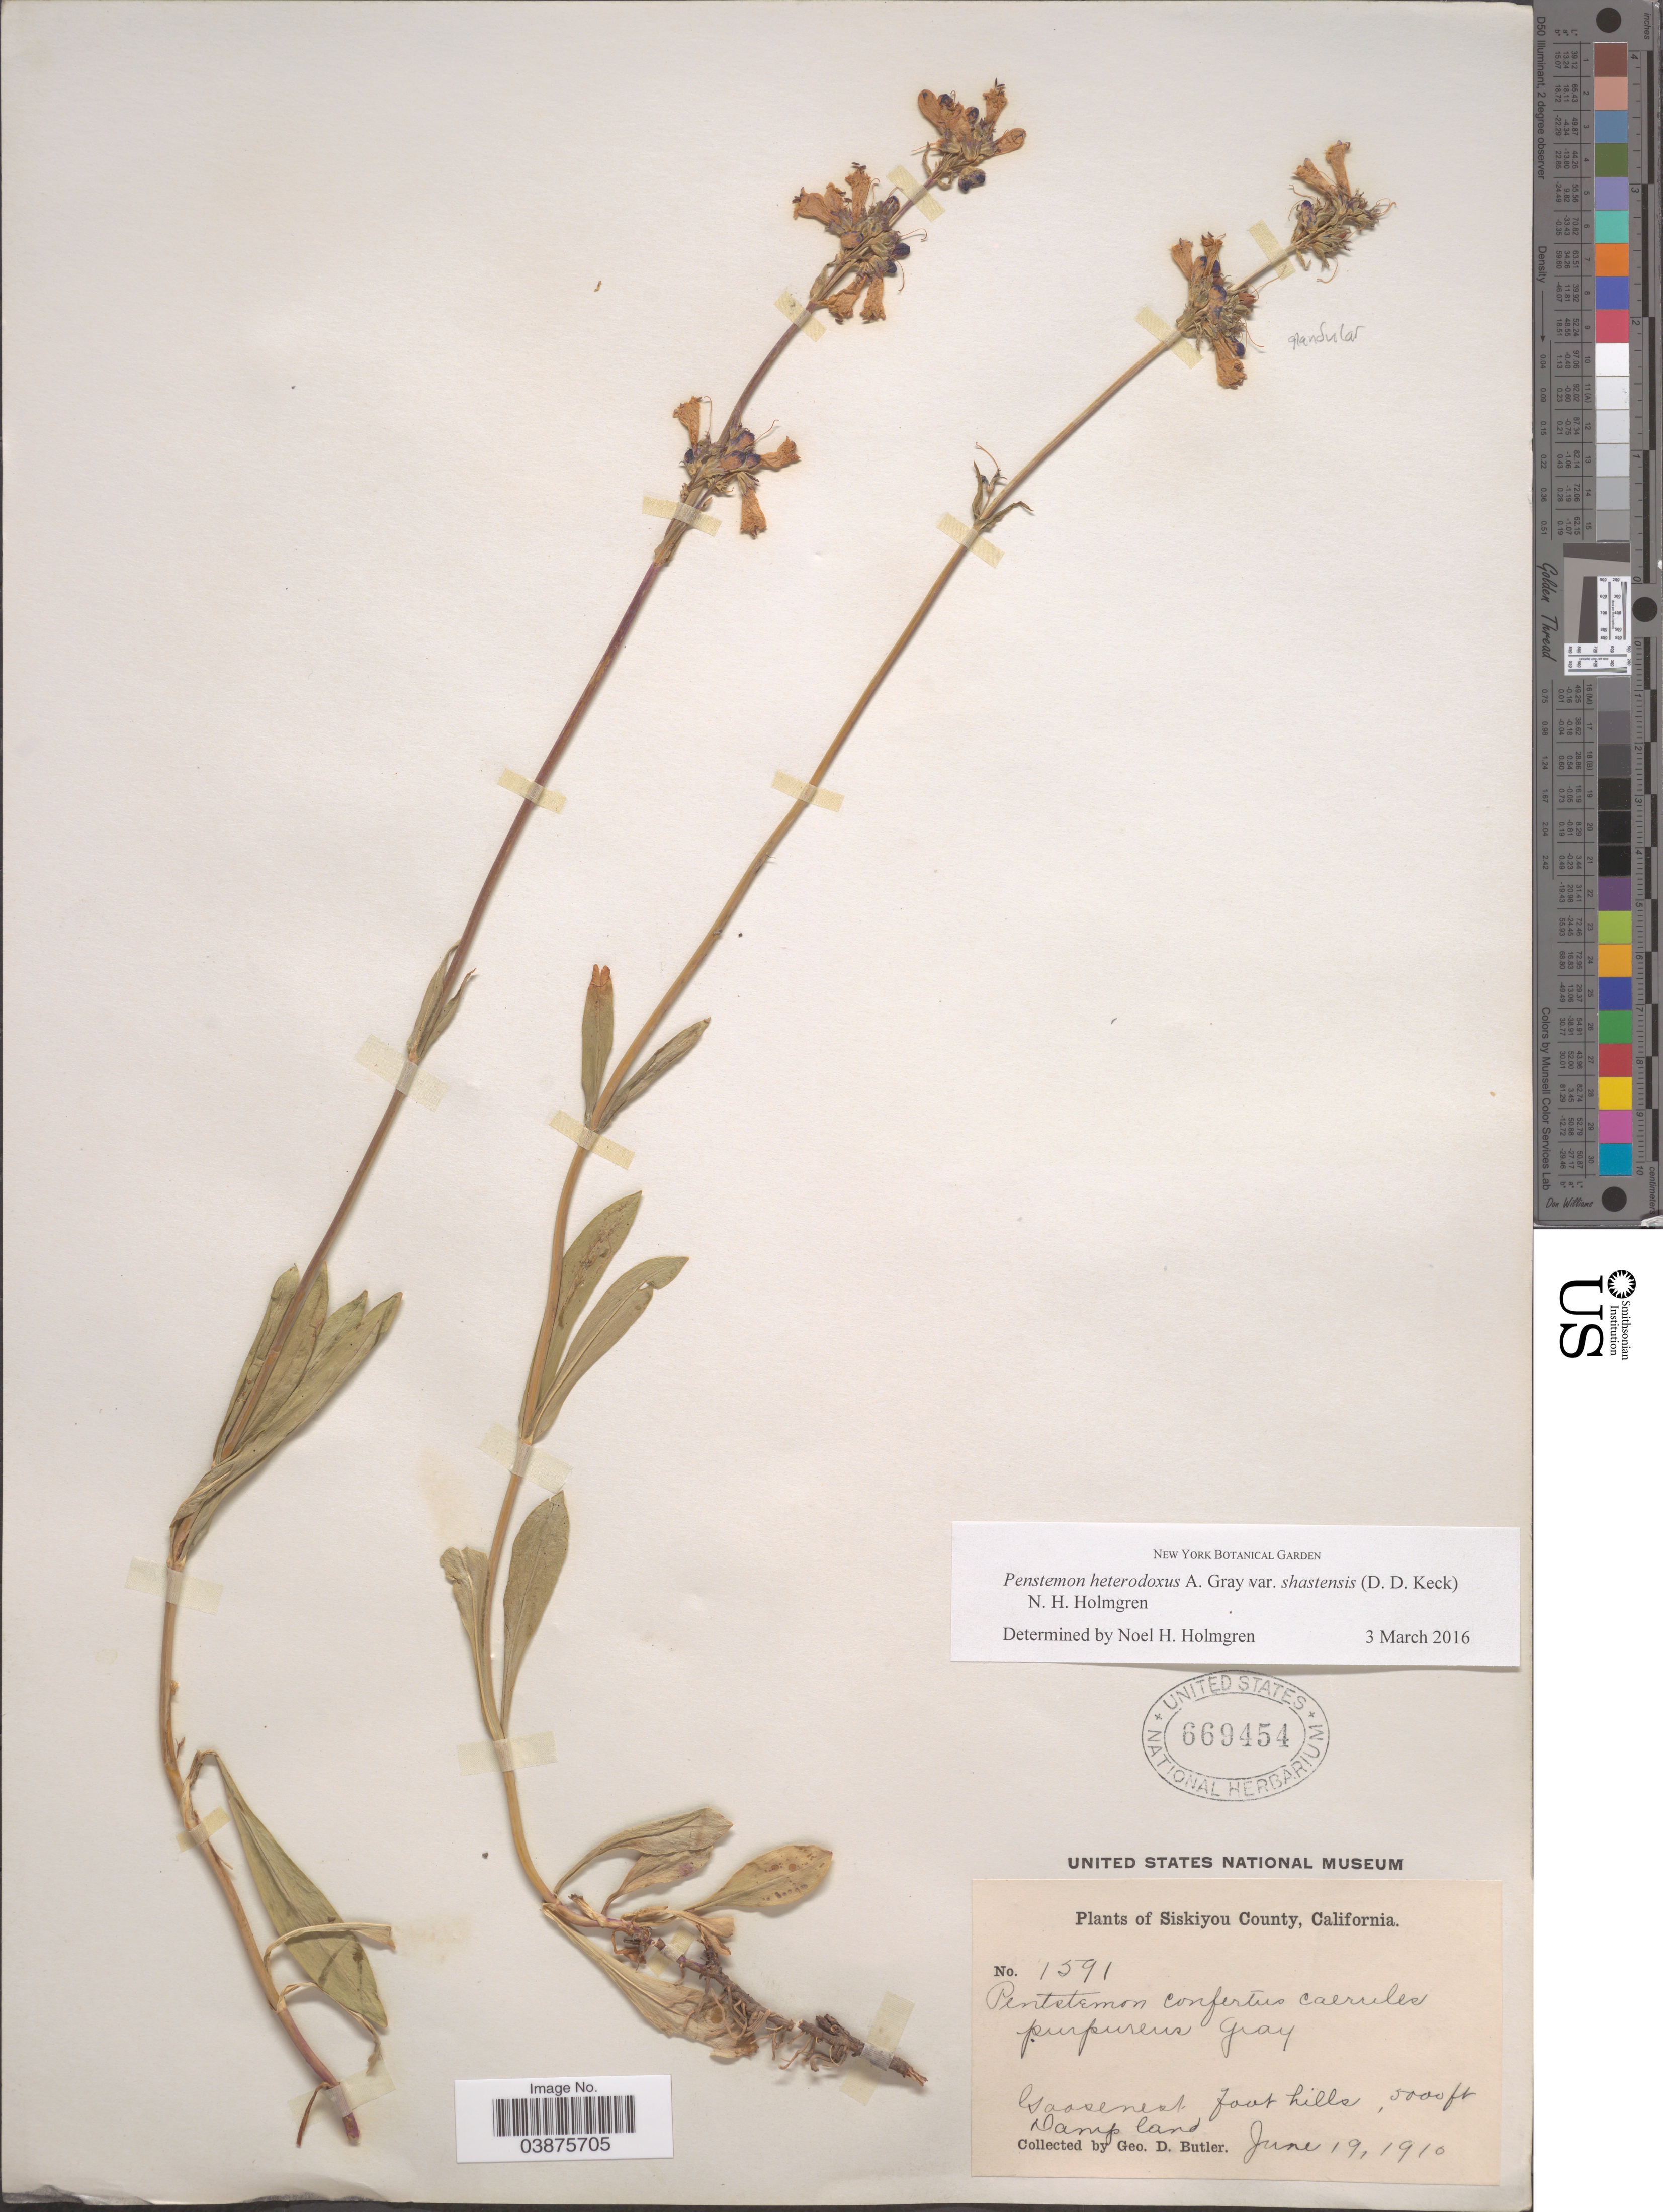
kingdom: Plantae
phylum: Tracheophyta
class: Magnoliopsida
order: Lamiales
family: Plantaginaceae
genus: Penstemon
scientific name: Penstemon heterodoxus var. shastensis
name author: (D.D. Keck) N.H. Holmgren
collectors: G. D. Butler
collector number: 1591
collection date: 1910-06-19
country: United States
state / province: California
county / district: Siskiyou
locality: Siskiyou County. Goosenest, foot hills.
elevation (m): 1524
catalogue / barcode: US 669454